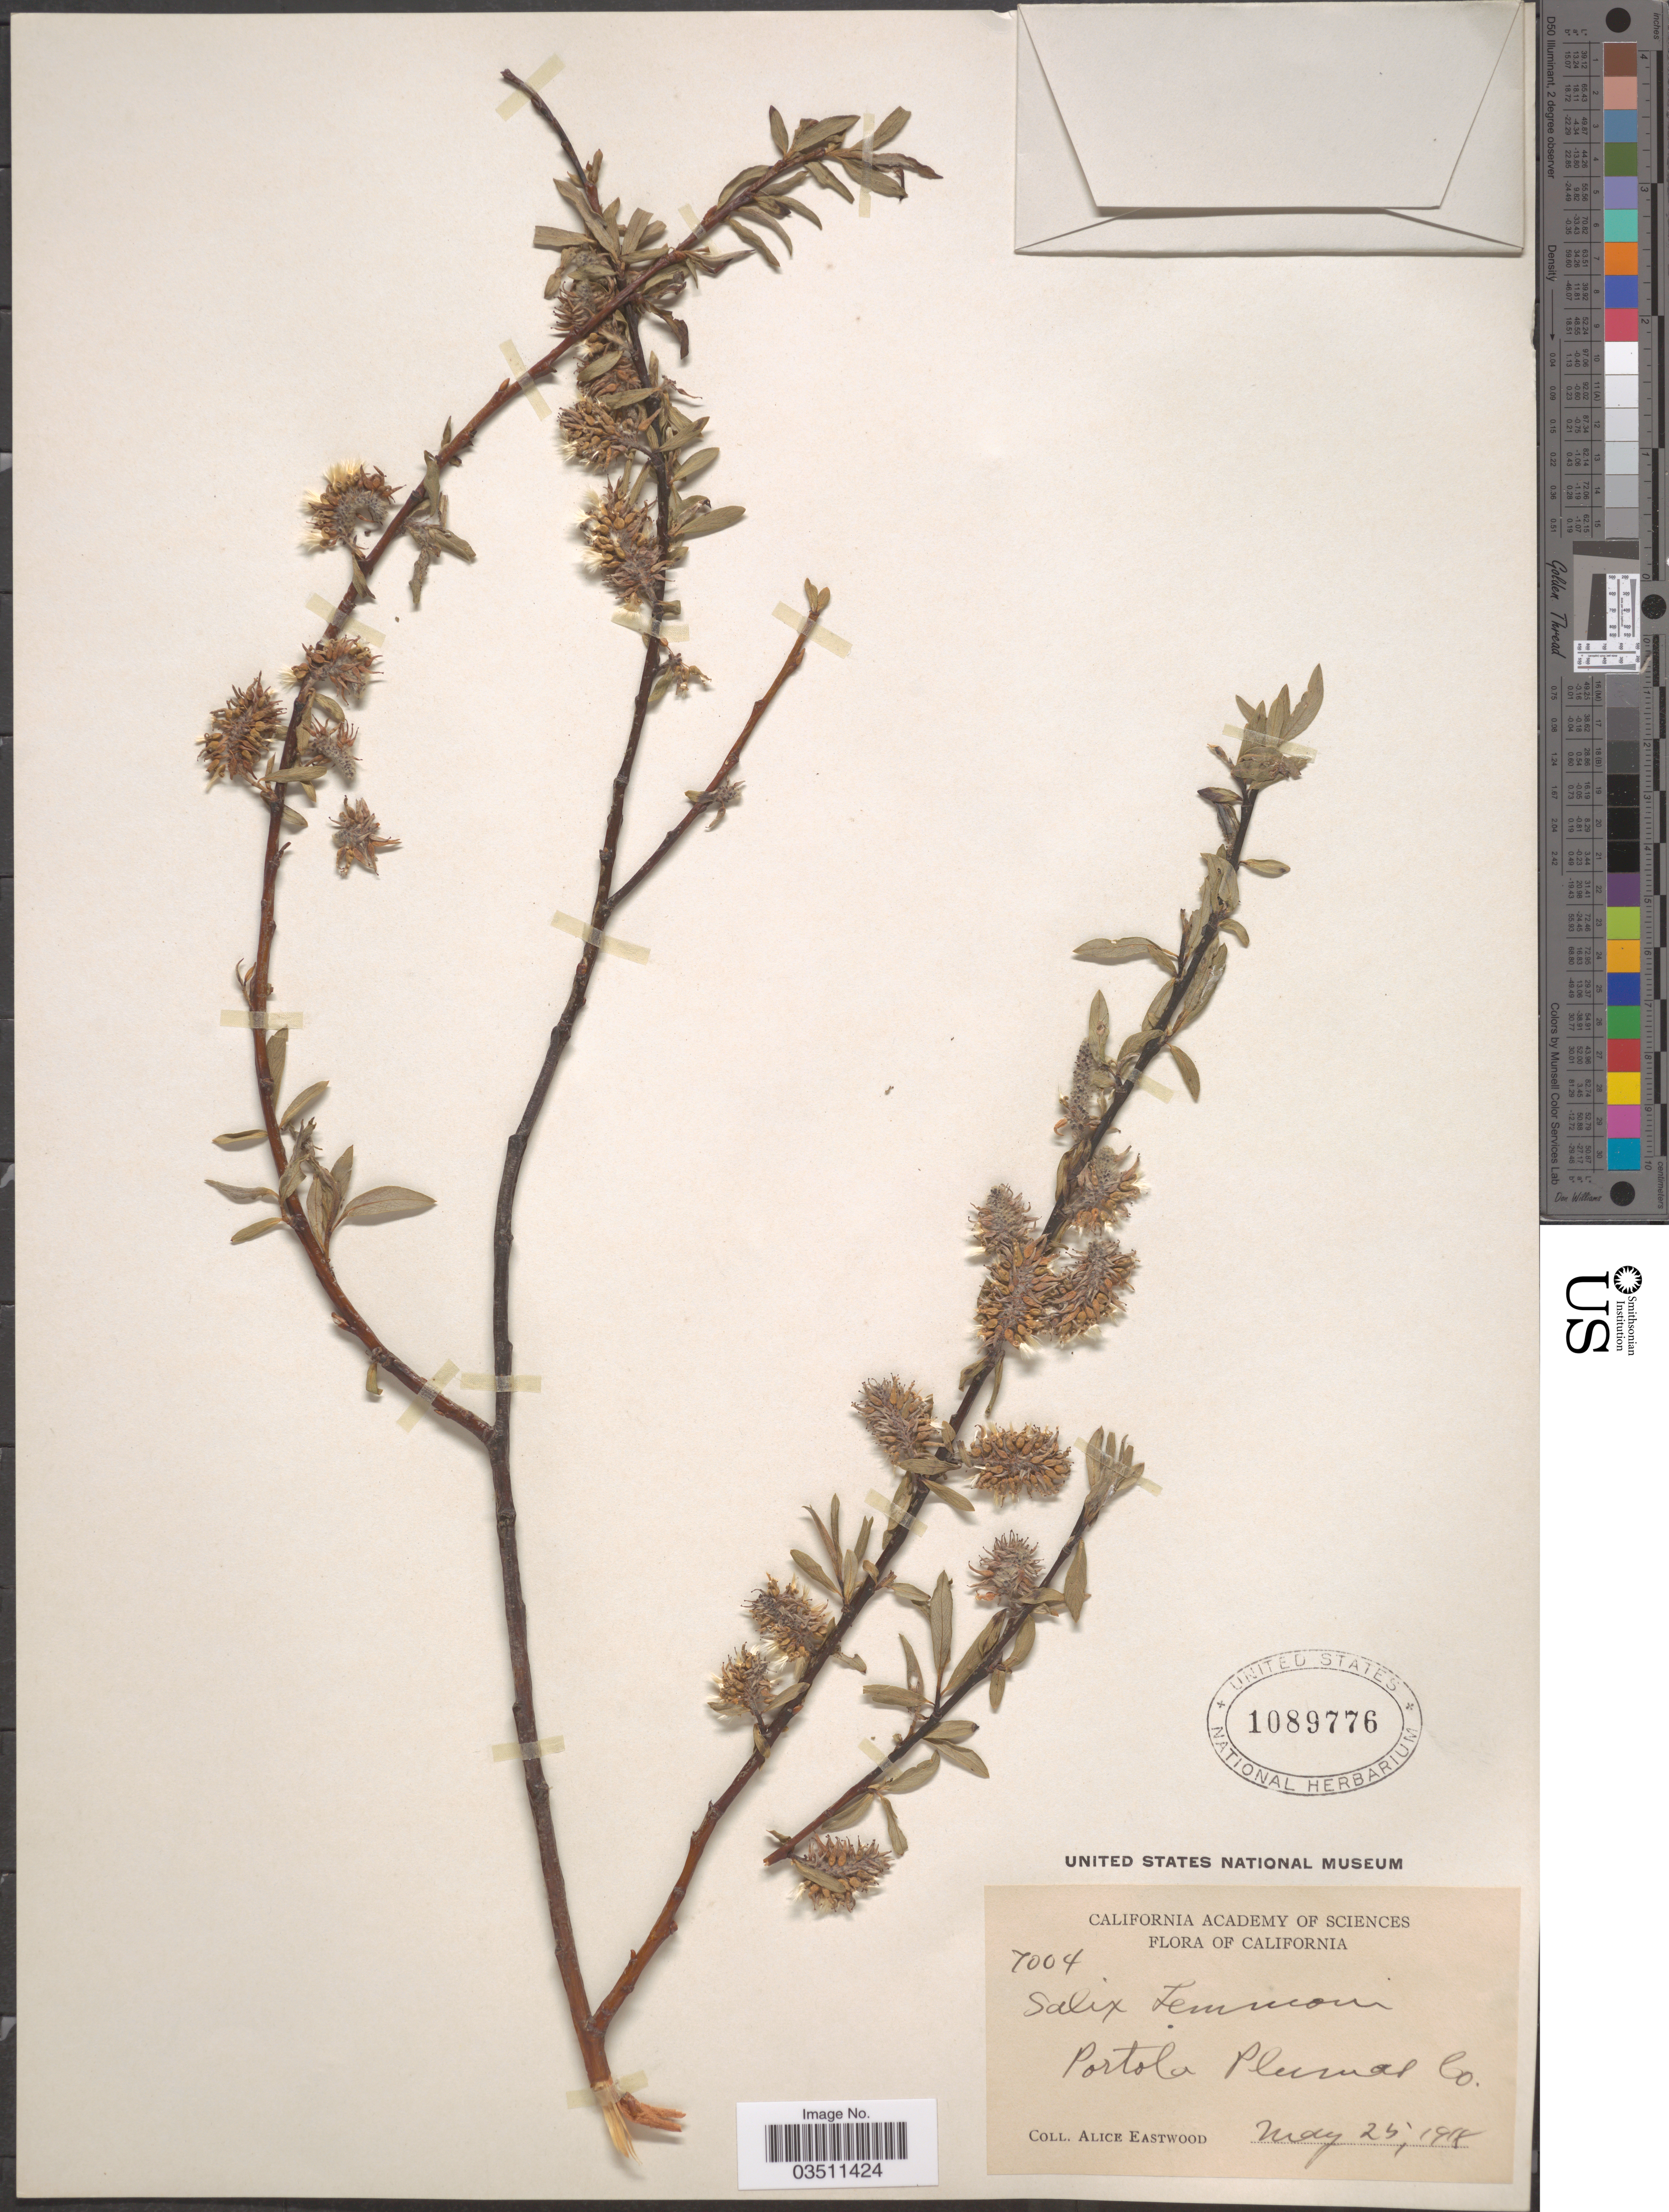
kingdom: Plantae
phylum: Tracheophyta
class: Magnoliopsida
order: Malpighiales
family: Salicaceae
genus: Salix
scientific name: Salix lemmonii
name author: Bebb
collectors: A. Eastwood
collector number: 7004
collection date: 1918-05-25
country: United States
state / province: California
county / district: Plumas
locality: Portola Plumas Co.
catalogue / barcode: US 1089776